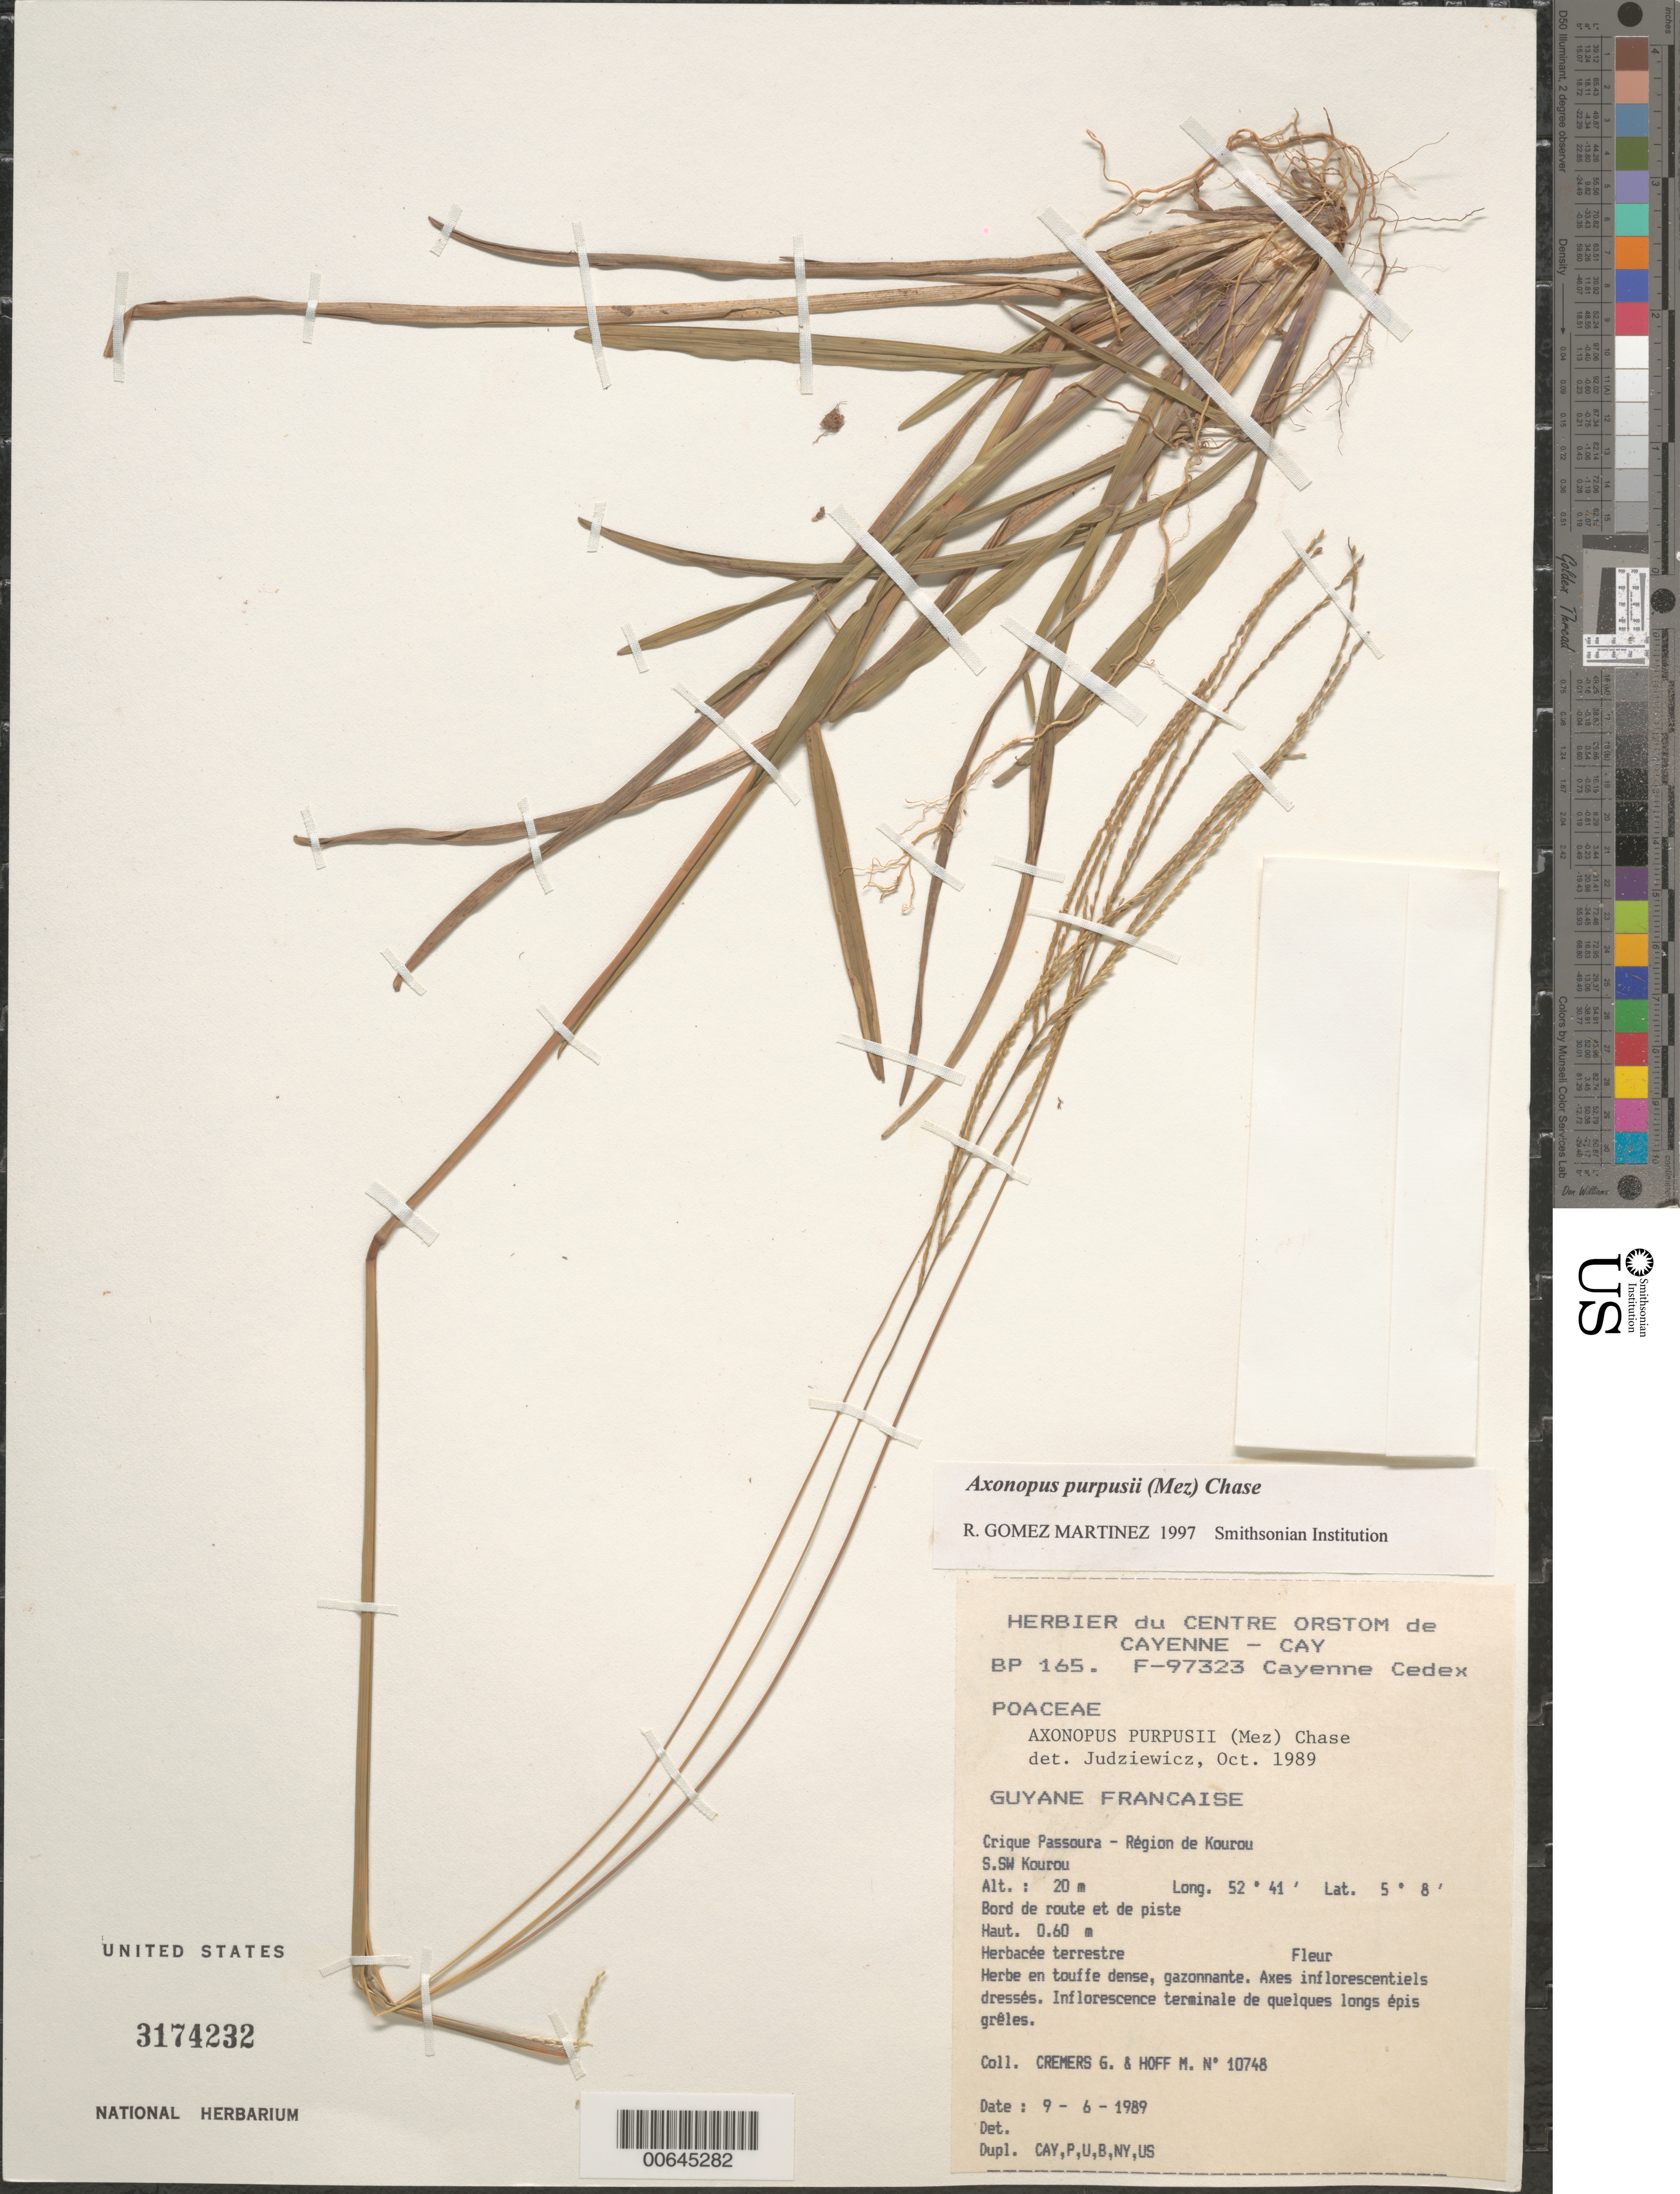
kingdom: Plantae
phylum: Tracheophyta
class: Liliopsida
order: Poales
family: Poaceae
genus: Axonopus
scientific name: Axonopus purpusii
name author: (Mez) Chase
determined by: Judziewicz, E. J.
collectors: G. Cremers & M. Hoff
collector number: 10748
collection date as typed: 9-Jun-89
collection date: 1989-06-09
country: French Guiana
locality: Crique Passoura, région de Kourou, SSW Kourou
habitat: Along road and trail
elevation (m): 20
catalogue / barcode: US 3174232